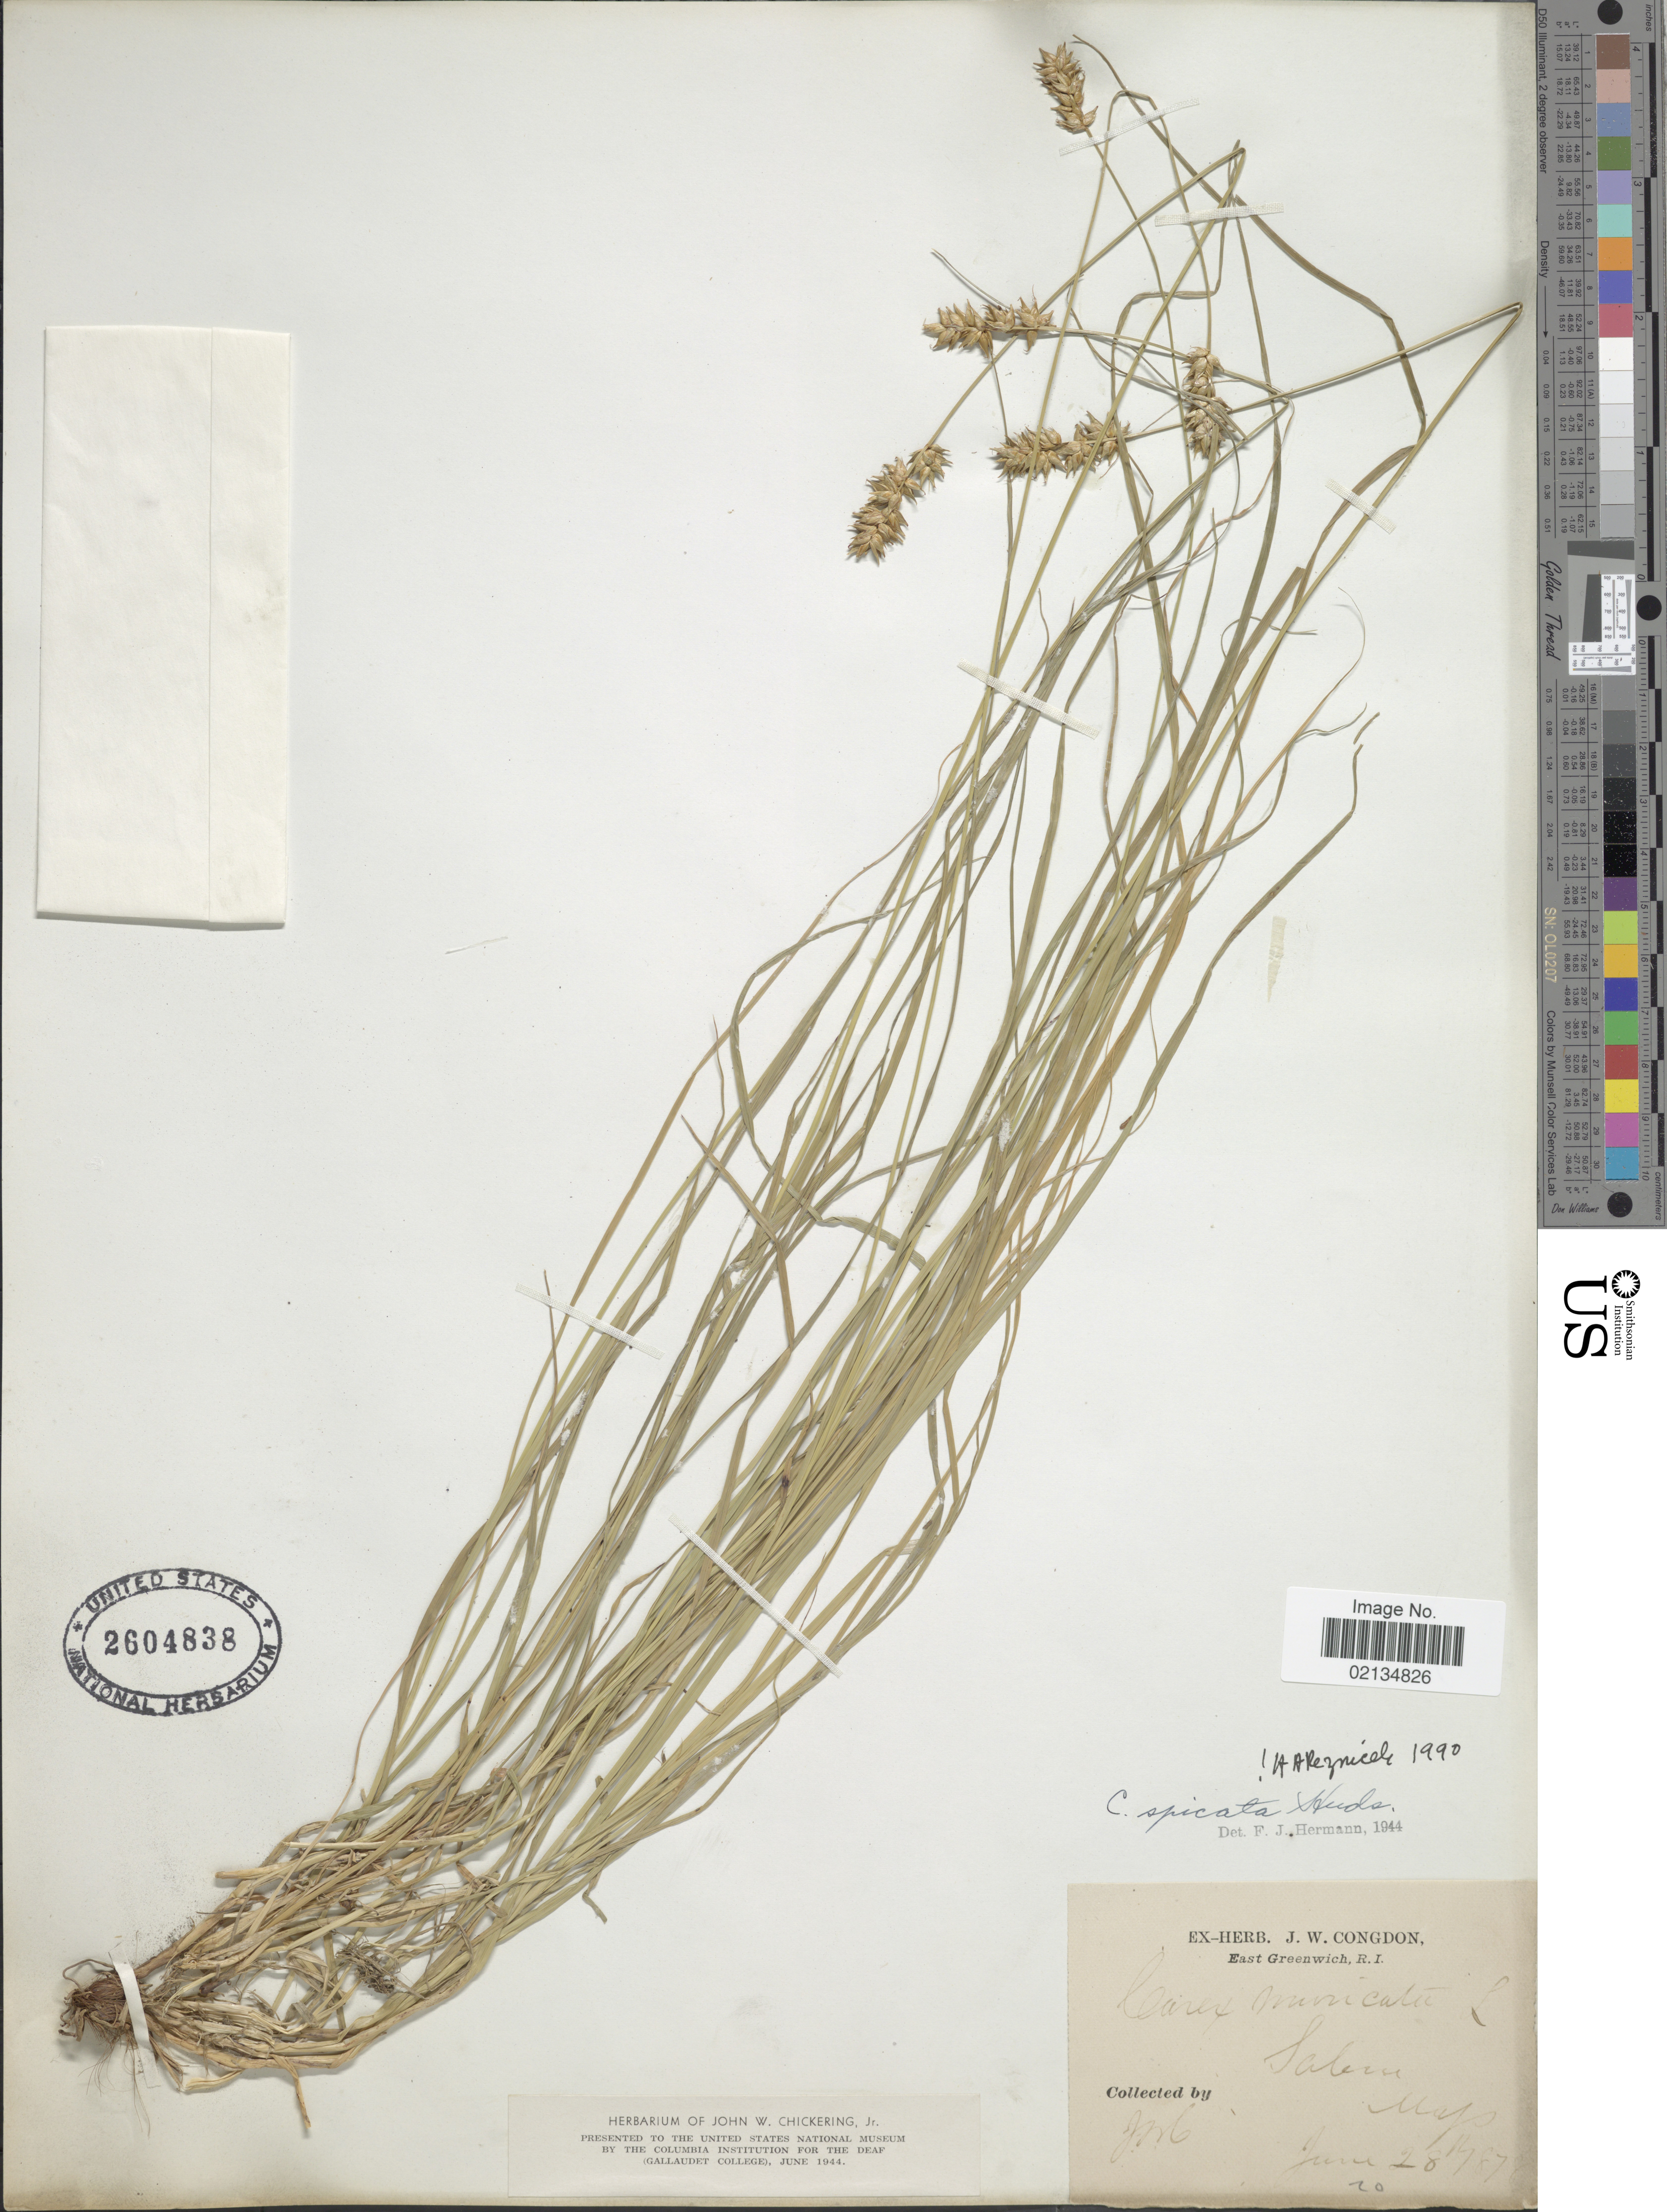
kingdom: Plantae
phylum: Tracheophyta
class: Liliopsida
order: Poales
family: Cyperaceae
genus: Carex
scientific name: Carex spicata subsp. spicata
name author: Huds.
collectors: J. W. Congdon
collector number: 20?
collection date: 1987-06-28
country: United States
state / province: Massachusetts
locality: Salem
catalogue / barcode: US 2604838